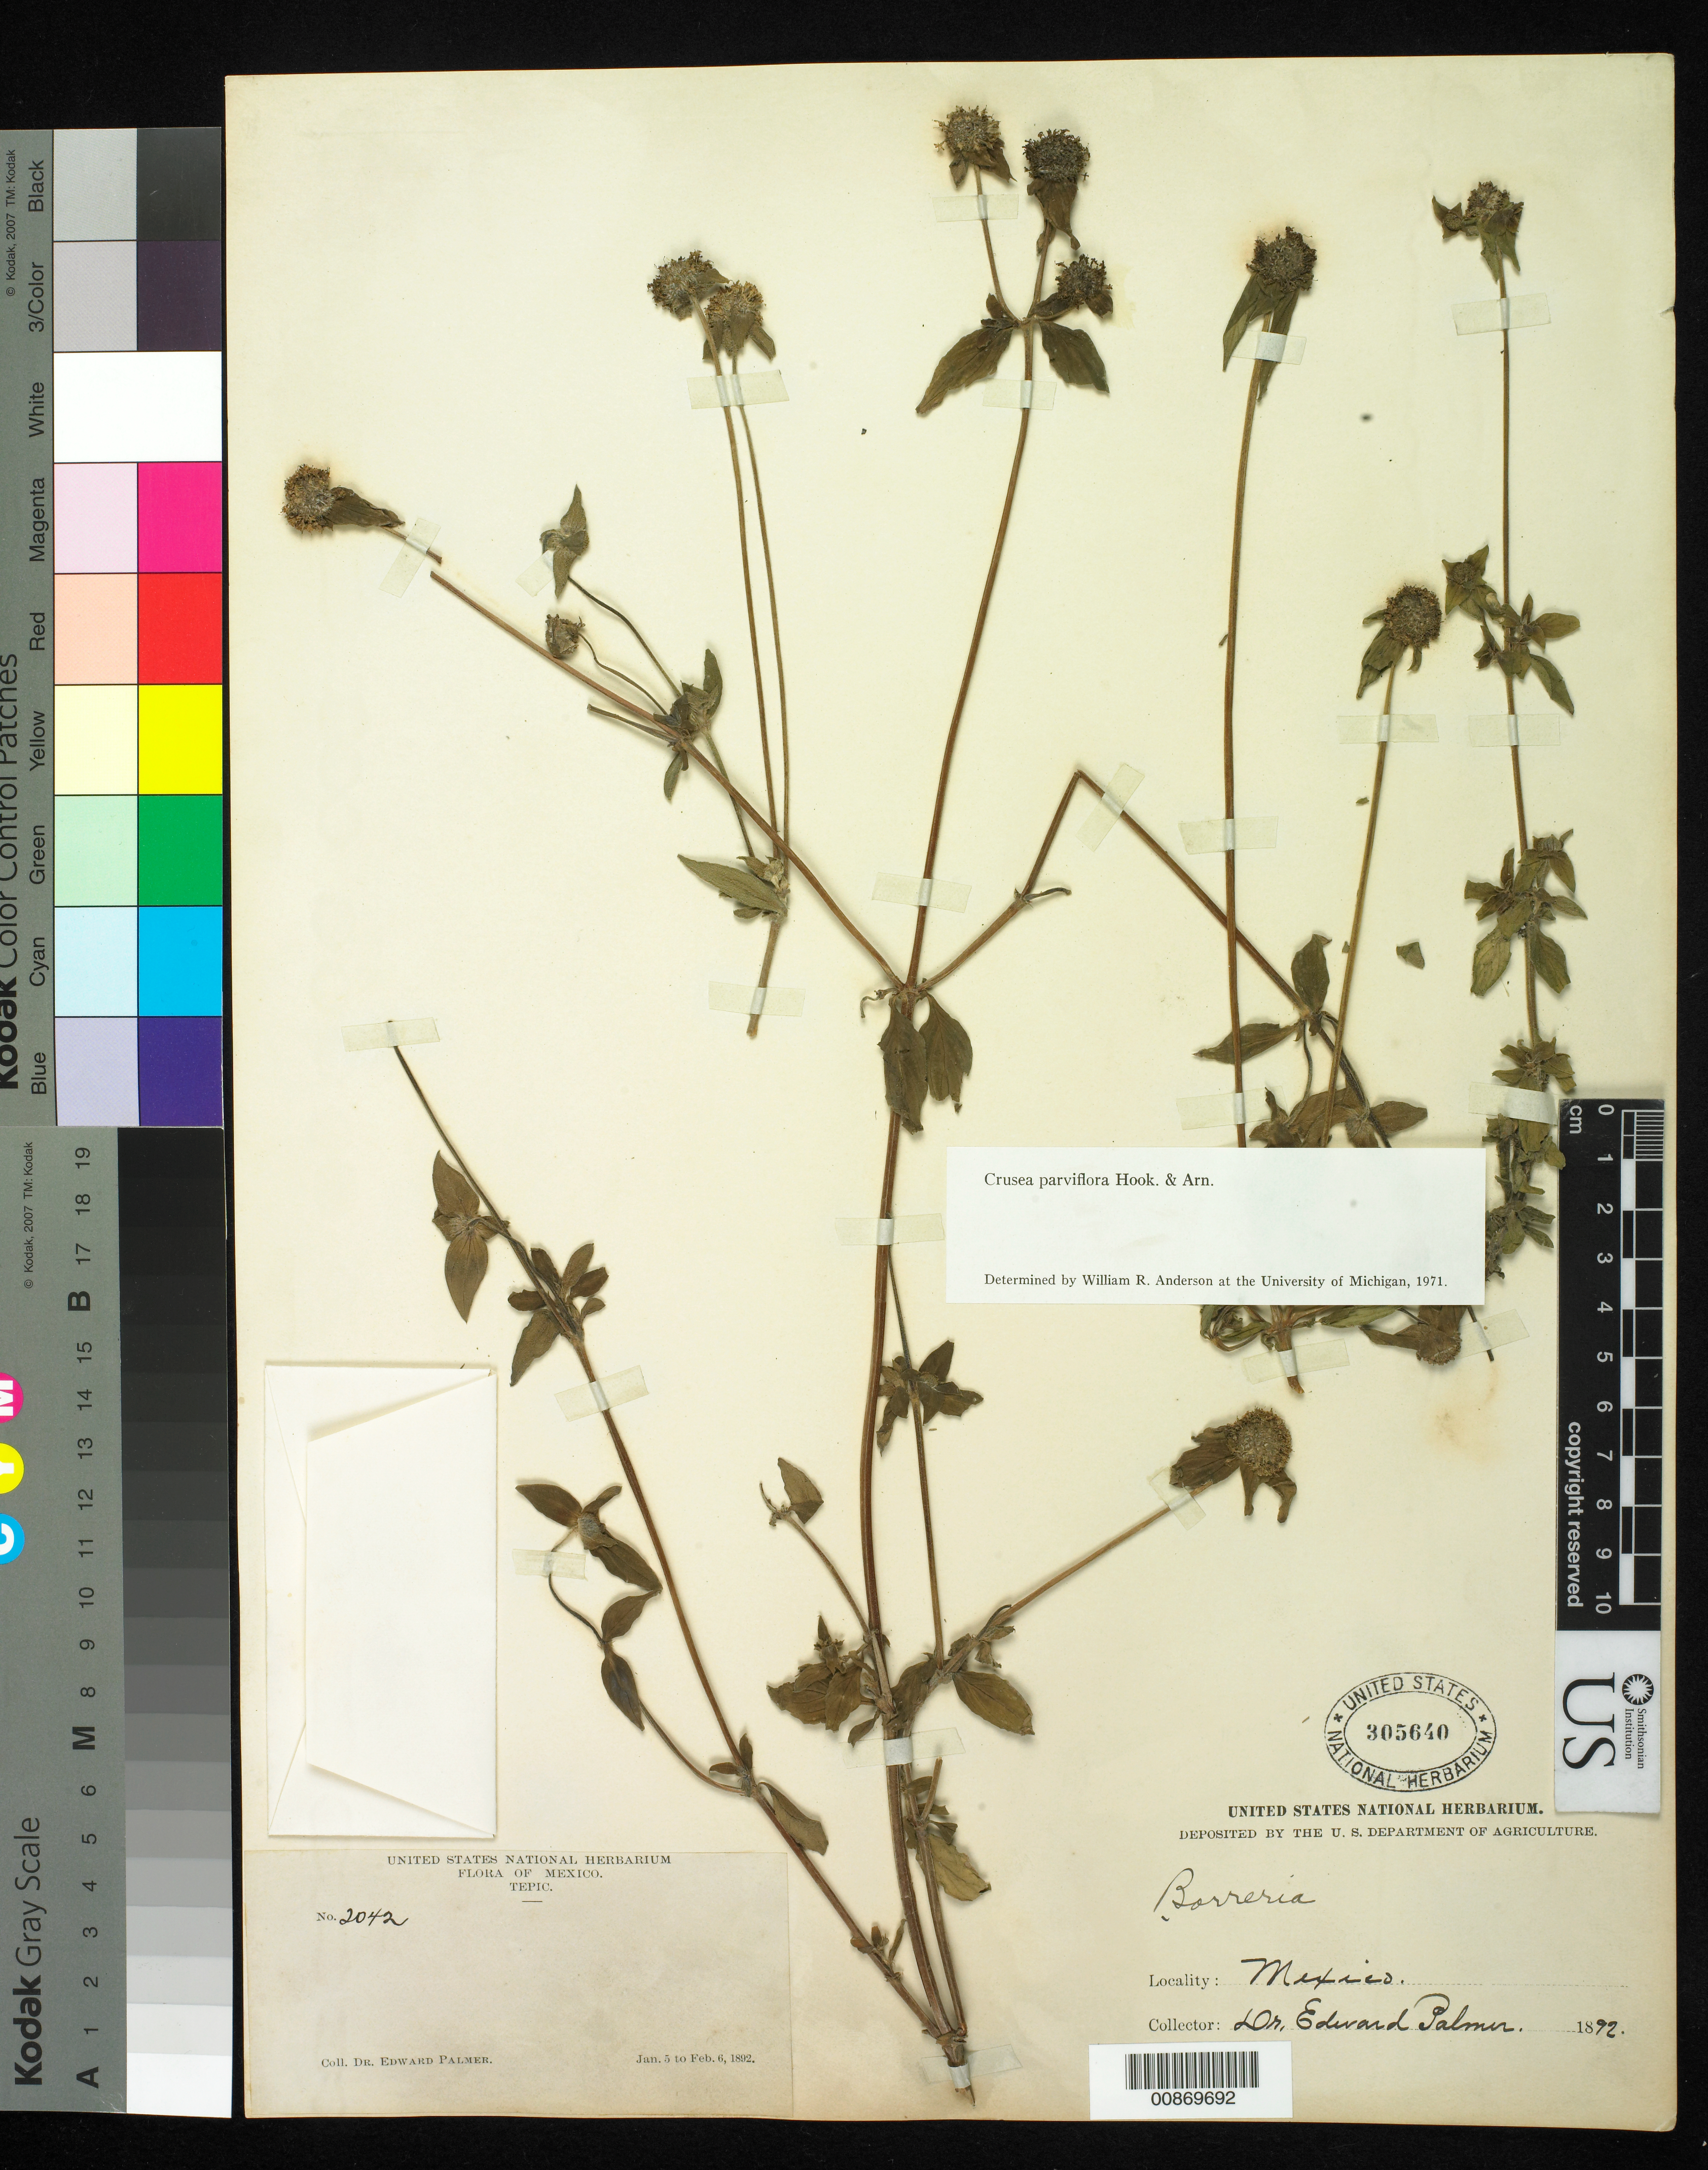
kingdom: Plantae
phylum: Tracheophyta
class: Magnoliopsida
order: Gentianales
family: Rubiaceae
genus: Crusea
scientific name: Crusea parviflora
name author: Hook. & Arn.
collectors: E. Palmer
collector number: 2042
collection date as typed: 05 Jan 1892 to 06 Feb 1892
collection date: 1892-01-05/1892-02-06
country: Mexico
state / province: Nayarit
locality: Tepic, Nayarit.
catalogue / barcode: US 305640